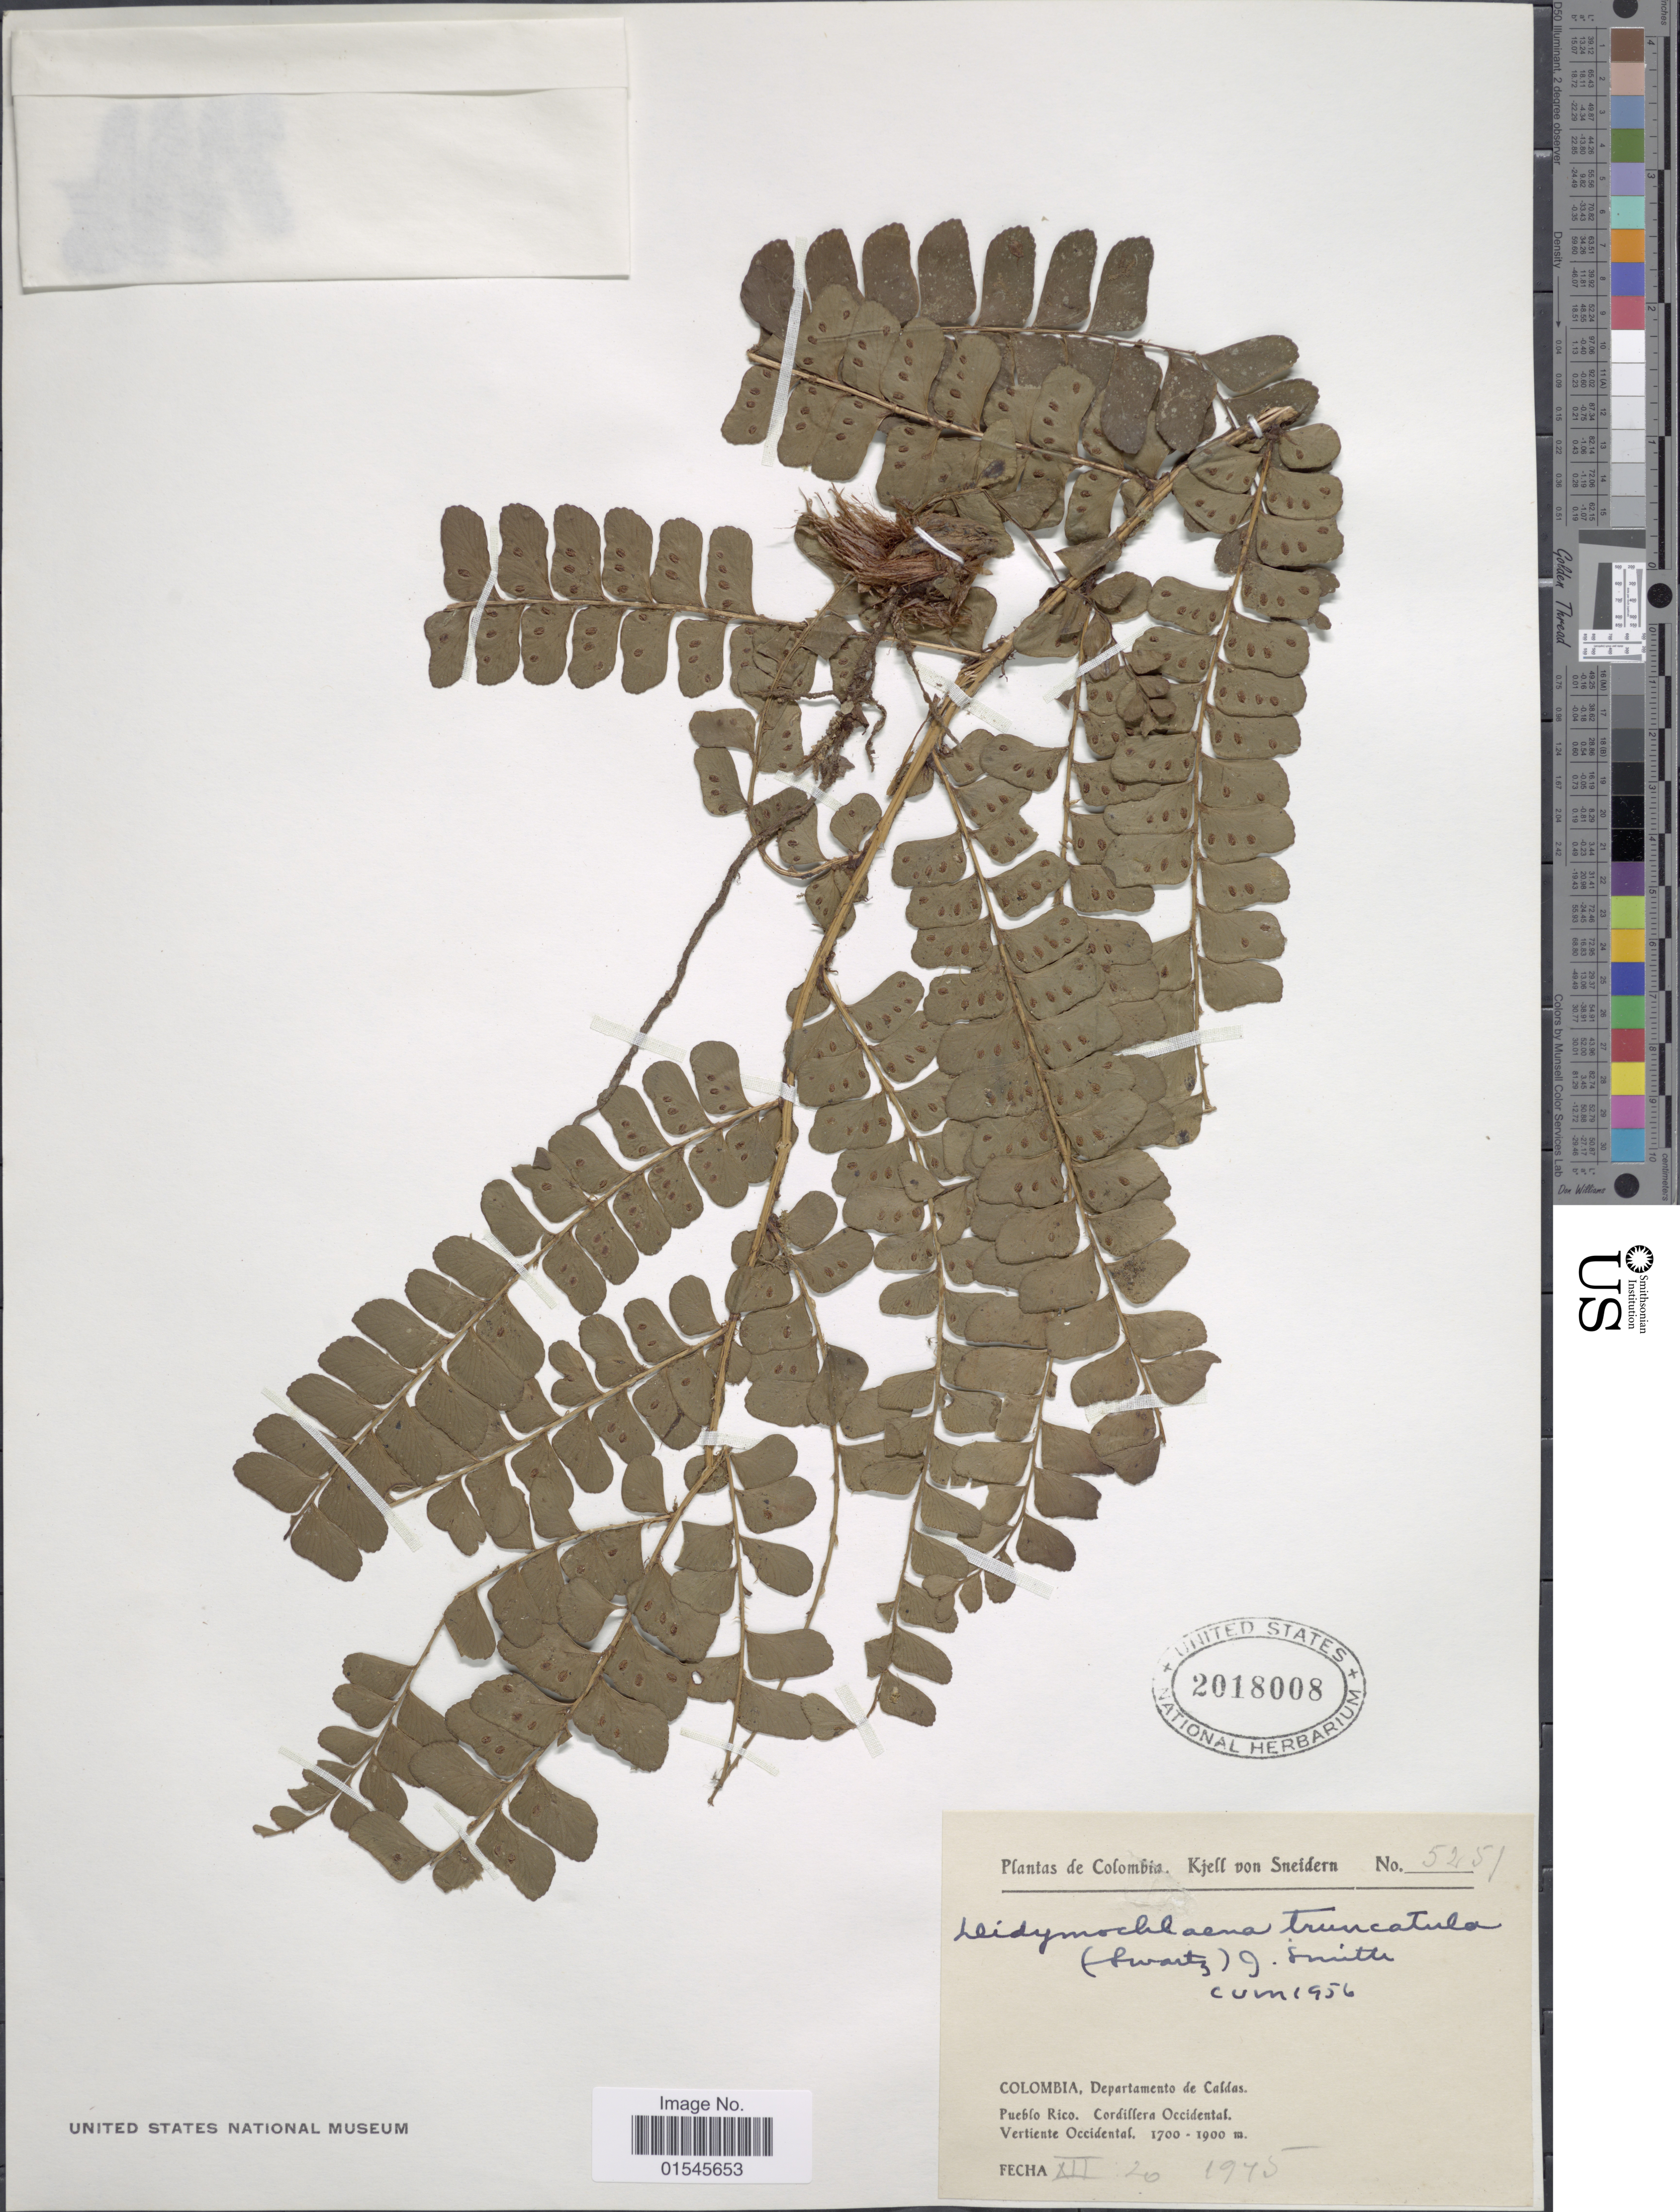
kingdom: Plantae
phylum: Tracheophyta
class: Polypodiopsida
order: Polypodiales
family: Didymochlaenaceae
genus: Didymochlaena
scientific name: Didymochlaena truncatula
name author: (Sw.) J. Sm.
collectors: K. von Sneidern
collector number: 5251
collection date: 1945-12-20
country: Colombia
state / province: Caldas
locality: Departamento de Caldas. Pueblo Rico. Cordillera Occidental. Vertiente Occidental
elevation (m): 1700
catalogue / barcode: US 2018008